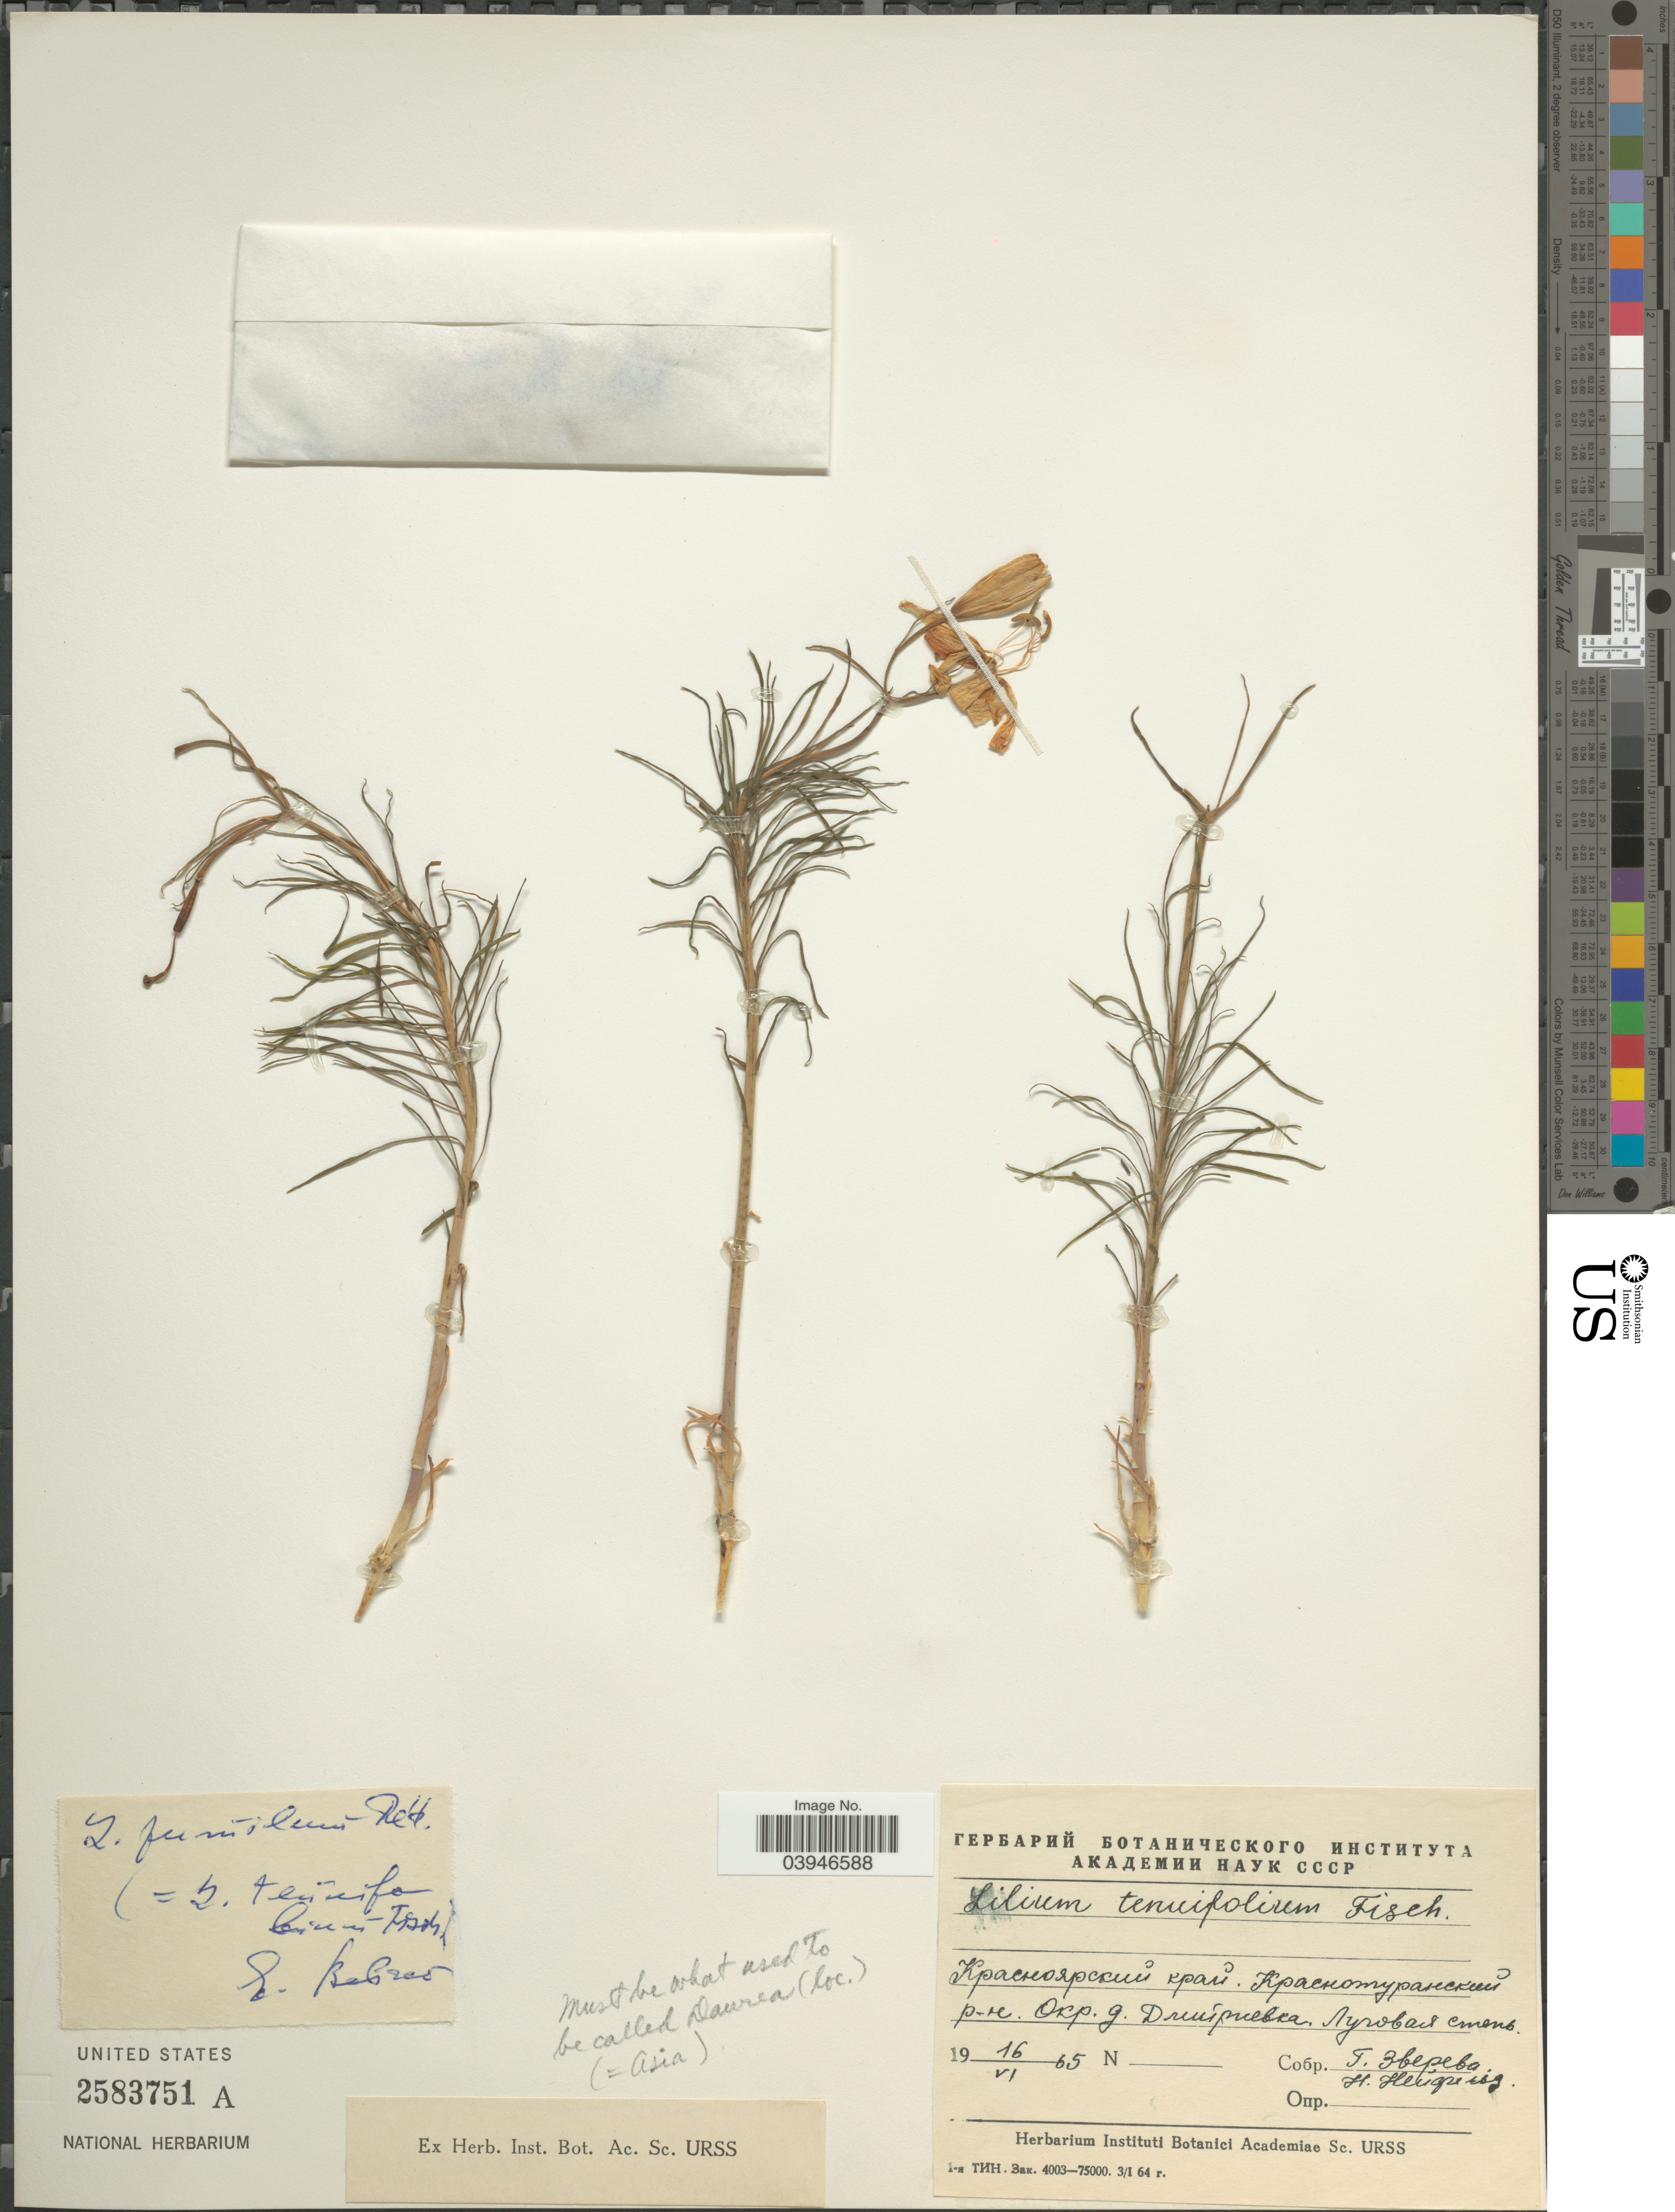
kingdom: Plantae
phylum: Tracheophyta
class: Liliopsida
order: Liliales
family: Liliaceae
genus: Lilium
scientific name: Lilium tenuifolium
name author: Fisch. ex Hook. f.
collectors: G. Zvereva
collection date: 1965-06-16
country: Russian Federation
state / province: Krasnoyarsk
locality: Krasnoturanskiy Rayon, vicinity of village Dmitriyevka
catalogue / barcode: US 2583751A